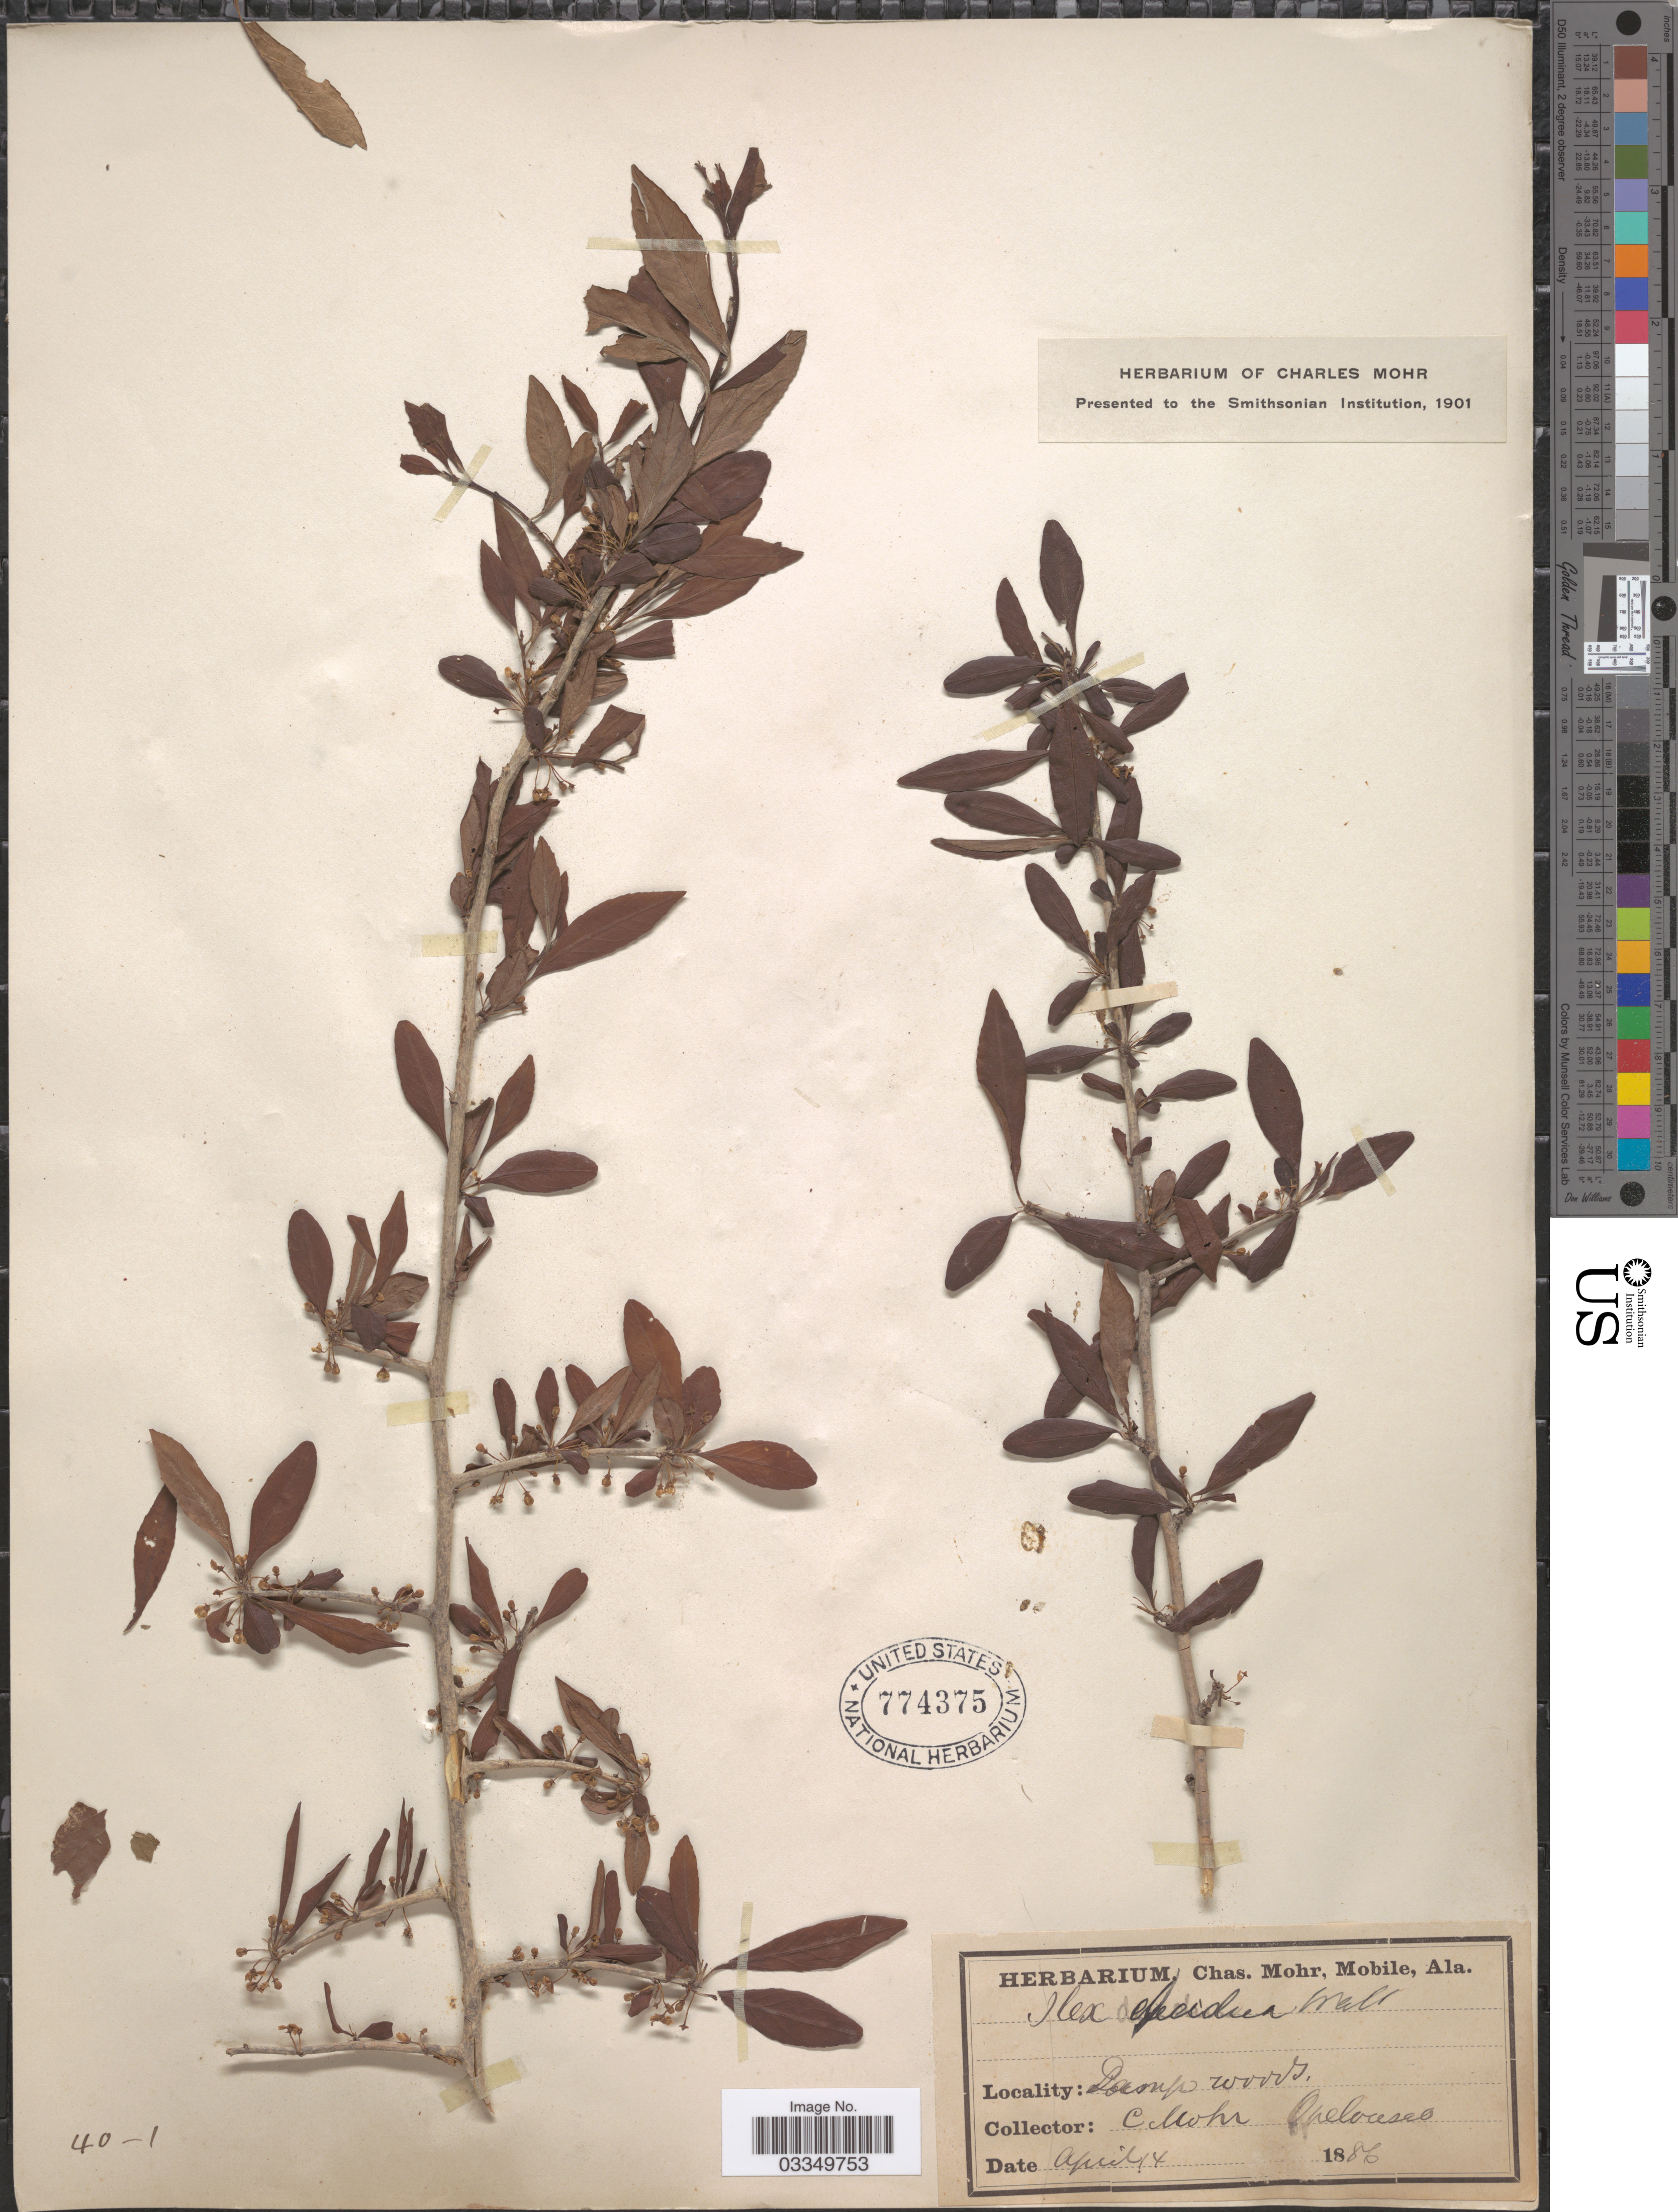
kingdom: Plantae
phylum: Tracheophyta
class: Magnoliopsida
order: Aquifoliales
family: Aquifoliaceae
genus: Ilex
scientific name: Ilex decidua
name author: Walter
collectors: C. Mohr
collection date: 1886-04-14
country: United States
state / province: Louisiana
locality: Opelousas.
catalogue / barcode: US 774375